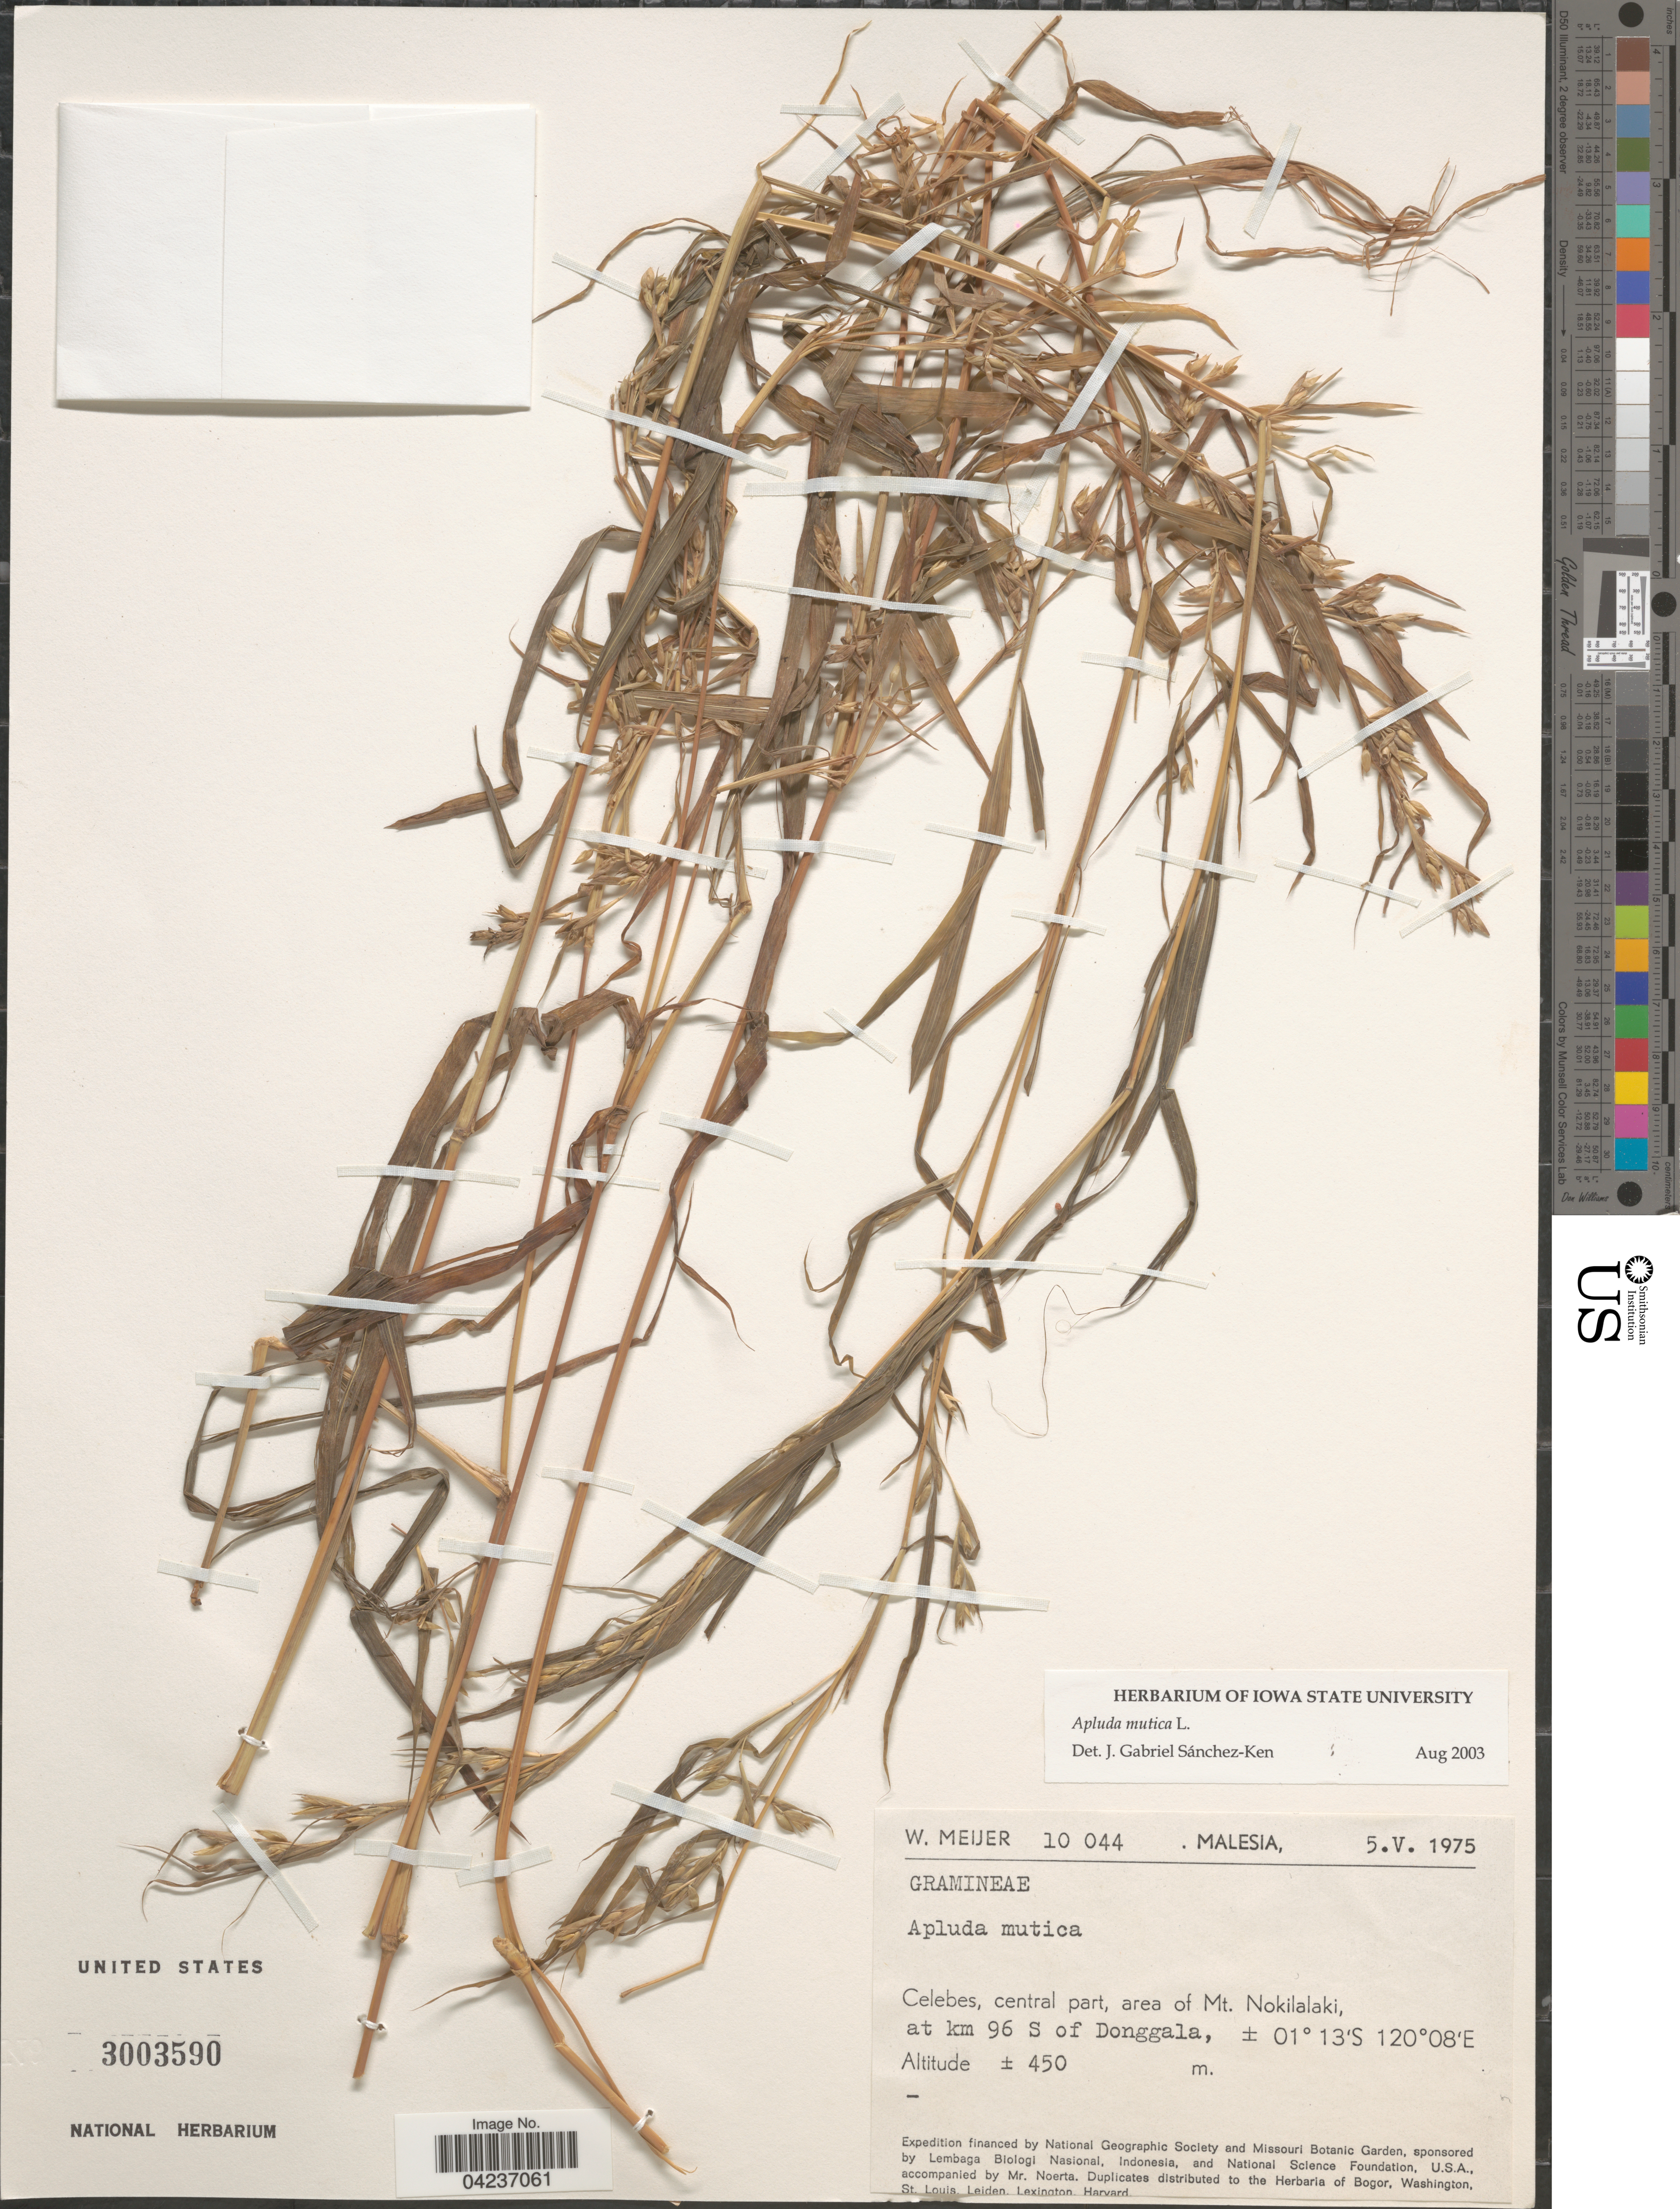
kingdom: Plantae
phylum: Tracheophyta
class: Liliopsida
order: Poales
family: Poaceae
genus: Apluda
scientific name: Apluda mutica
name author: L.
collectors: W. Meijer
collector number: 10044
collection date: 1975-05-05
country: Malaysia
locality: Malesia. Celebes, central part, area of Mt. Nokilalaki, at km 96 S of Donggala.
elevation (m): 450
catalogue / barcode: US 3003590